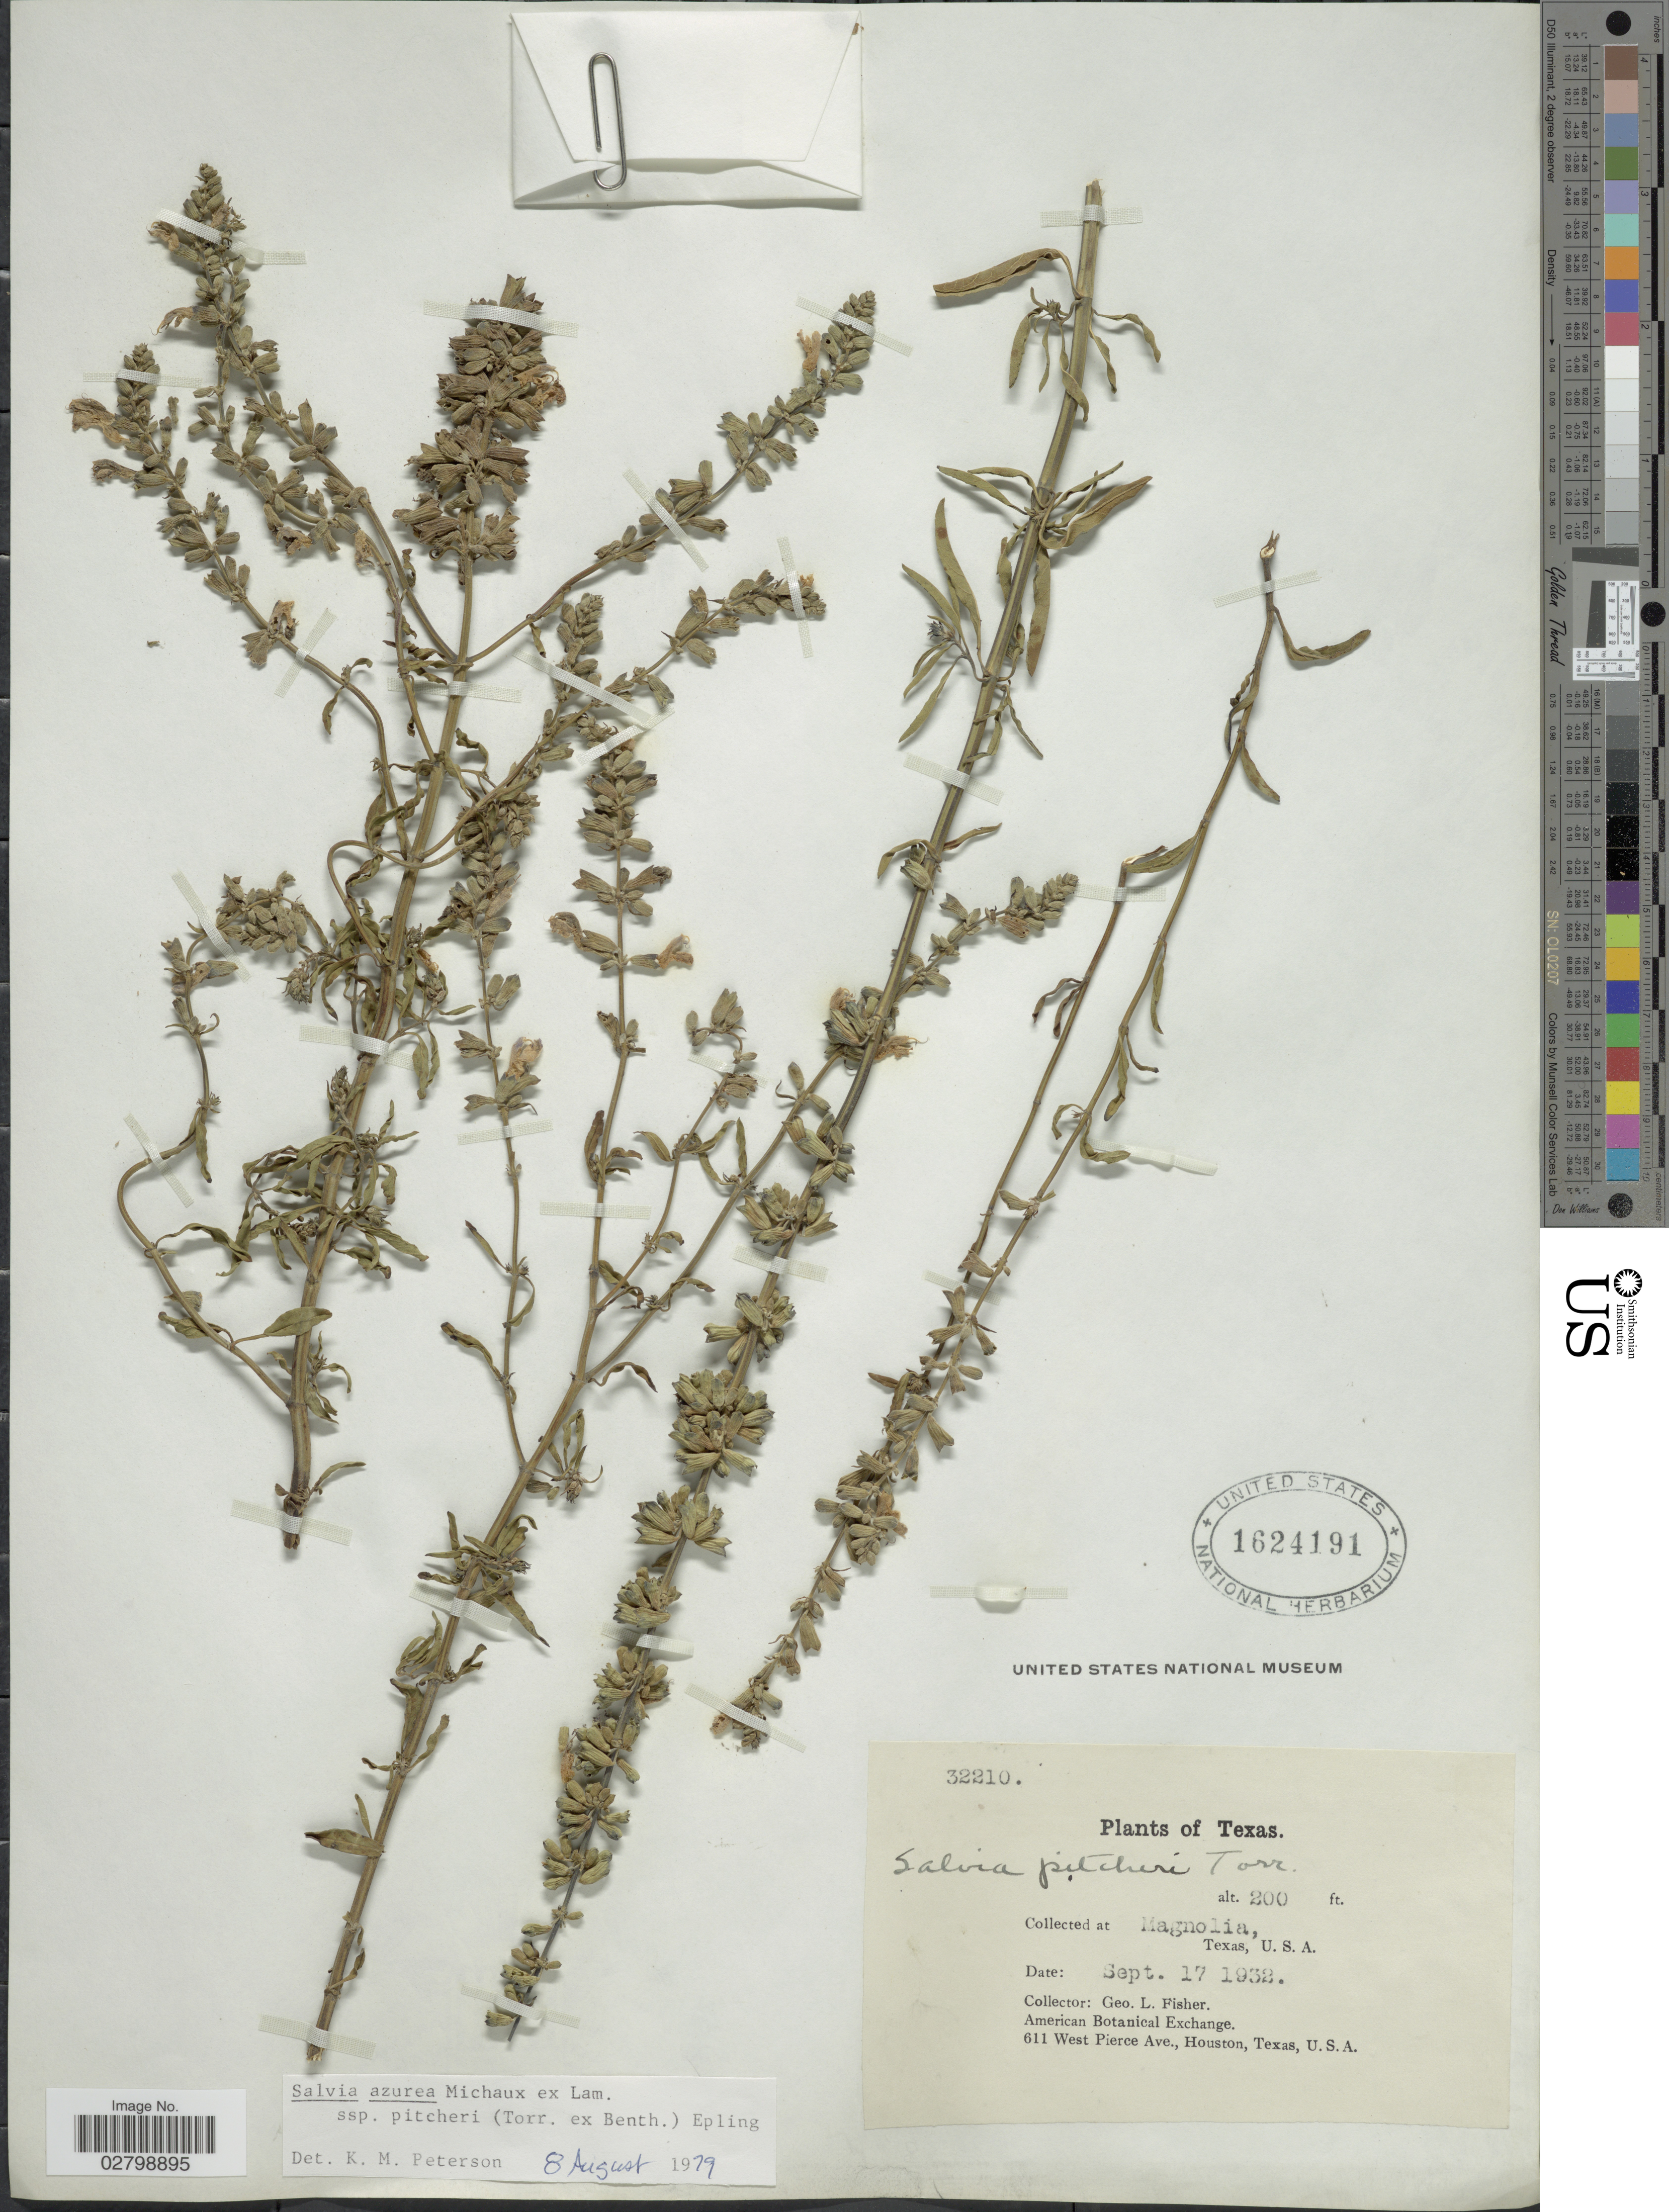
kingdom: Plantae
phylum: Tracheophyta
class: Magnoliopsida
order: Lamiales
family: Lamiaceae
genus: Salvia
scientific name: Salvia azurea subsp. pitcheri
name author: Michx. ex Lam.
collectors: G. L. Fisher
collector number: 32210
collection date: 1932-09-17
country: United States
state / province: Texas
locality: Magnolia.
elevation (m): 61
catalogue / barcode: US 1624191